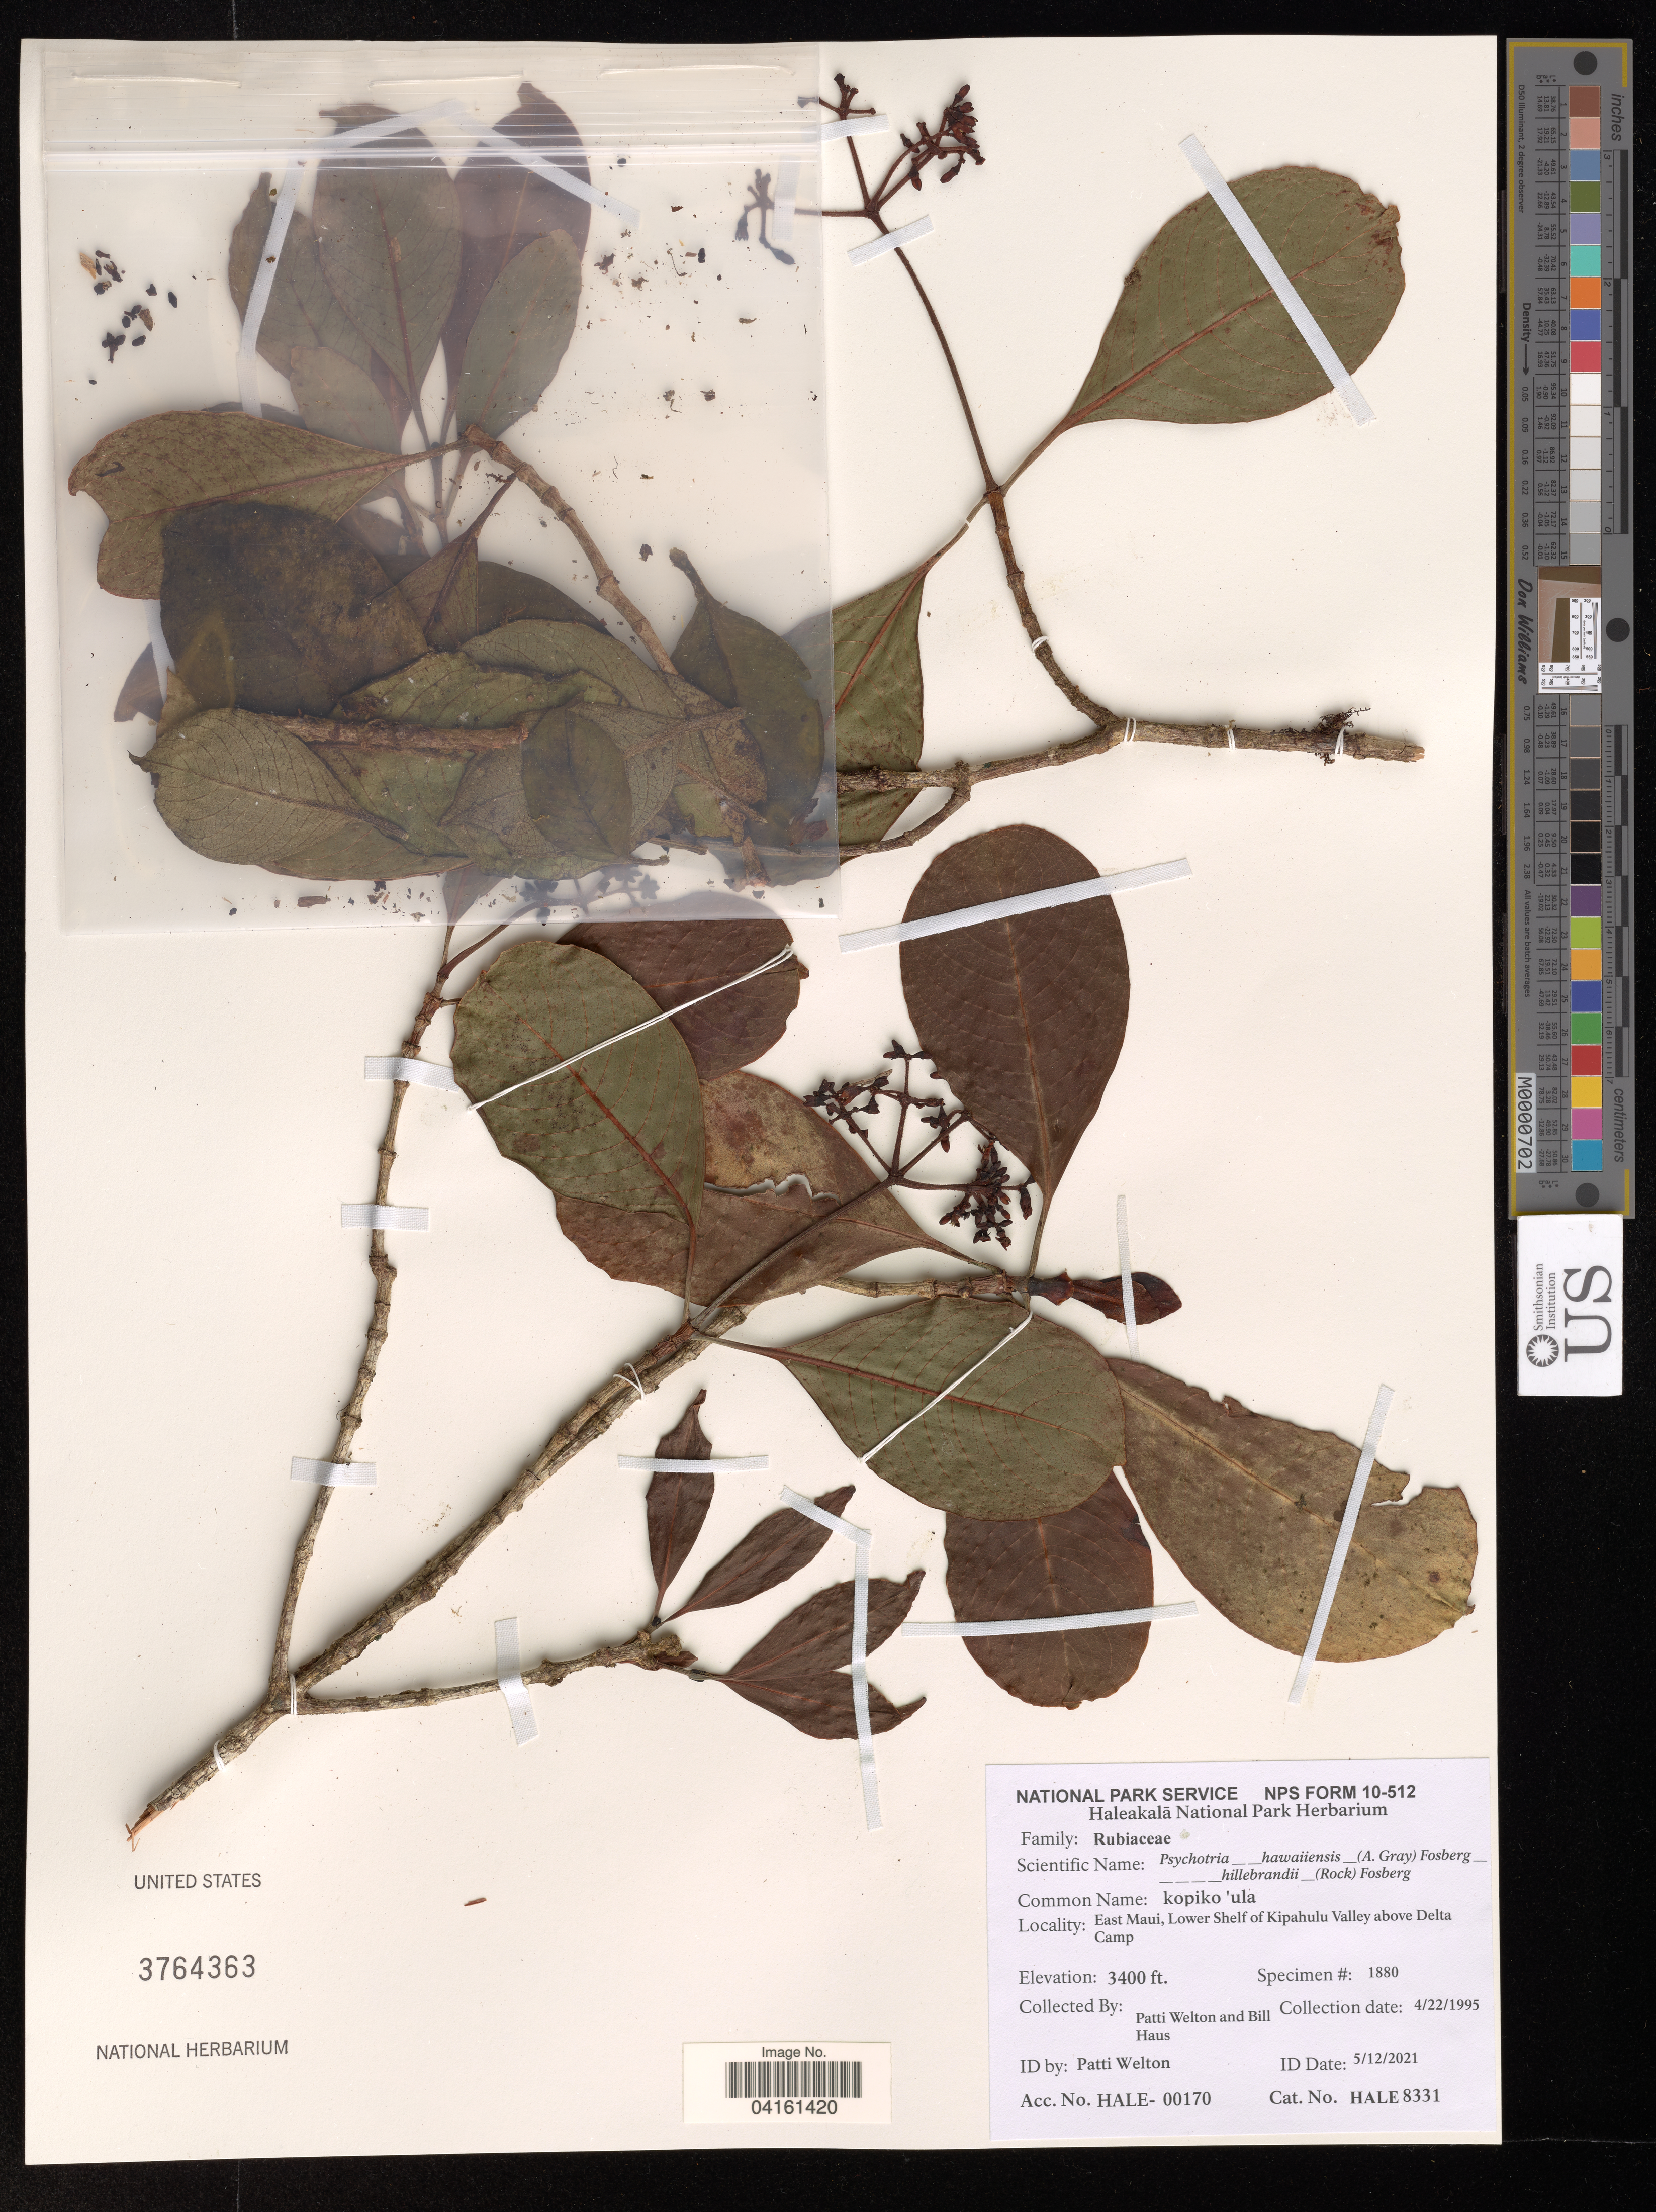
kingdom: Plantae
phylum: Tracheophyta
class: Magnoliopsida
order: Gentianales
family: Rubiaceae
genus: Psychotria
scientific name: Psychotria hawaiiensis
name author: (A. Gray) Fosberg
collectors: P. Welton & B. Haus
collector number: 1880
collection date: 1995-04-22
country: United States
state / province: Hawaii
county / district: Maui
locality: East Maui, Lower Shelf of Kipahulu Valley above Delta Camp.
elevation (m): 1036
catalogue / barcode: US 3764363